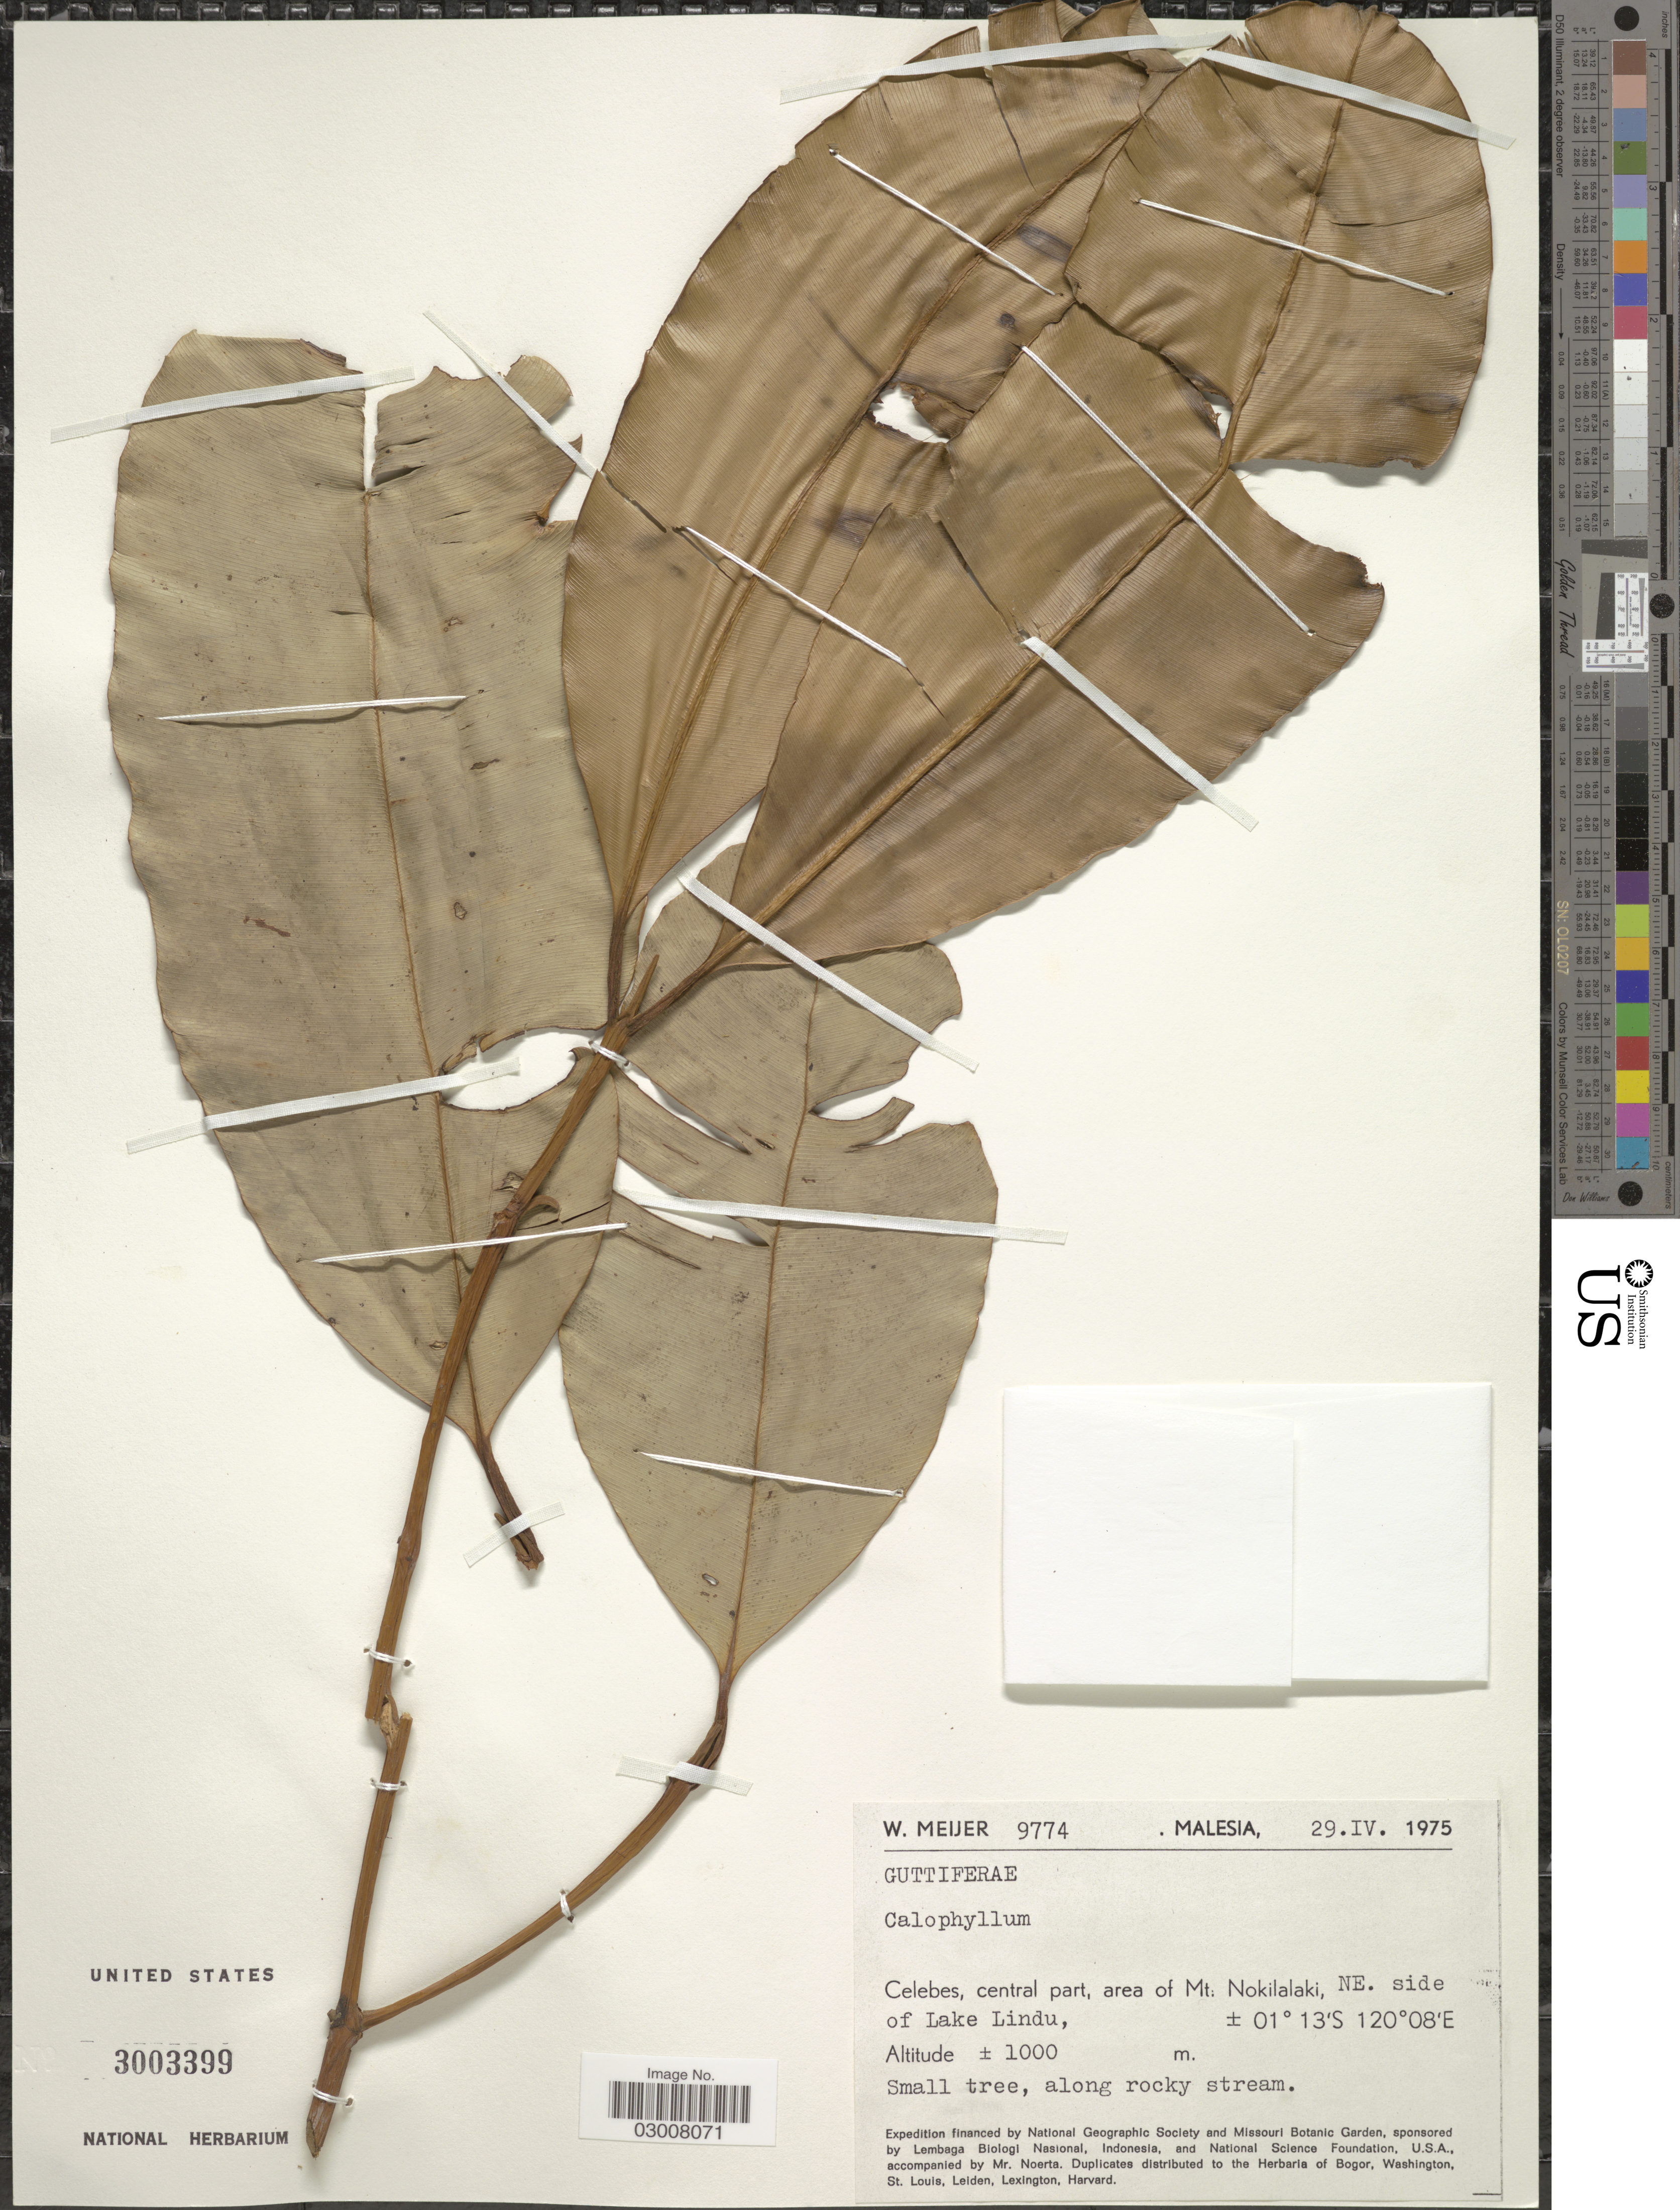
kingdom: Plantae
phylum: Tracheophyta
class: Magnoliopsida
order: Malpighiales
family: Calophyllaceae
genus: Calophyllum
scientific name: Calophyllum sp.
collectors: W. Meijer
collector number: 9774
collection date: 1975-04-29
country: Malaysia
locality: Celebes, central part, area of Mt. Nokilalaki, NE. side of Lake Lindu.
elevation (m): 1000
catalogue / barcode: US 3003399